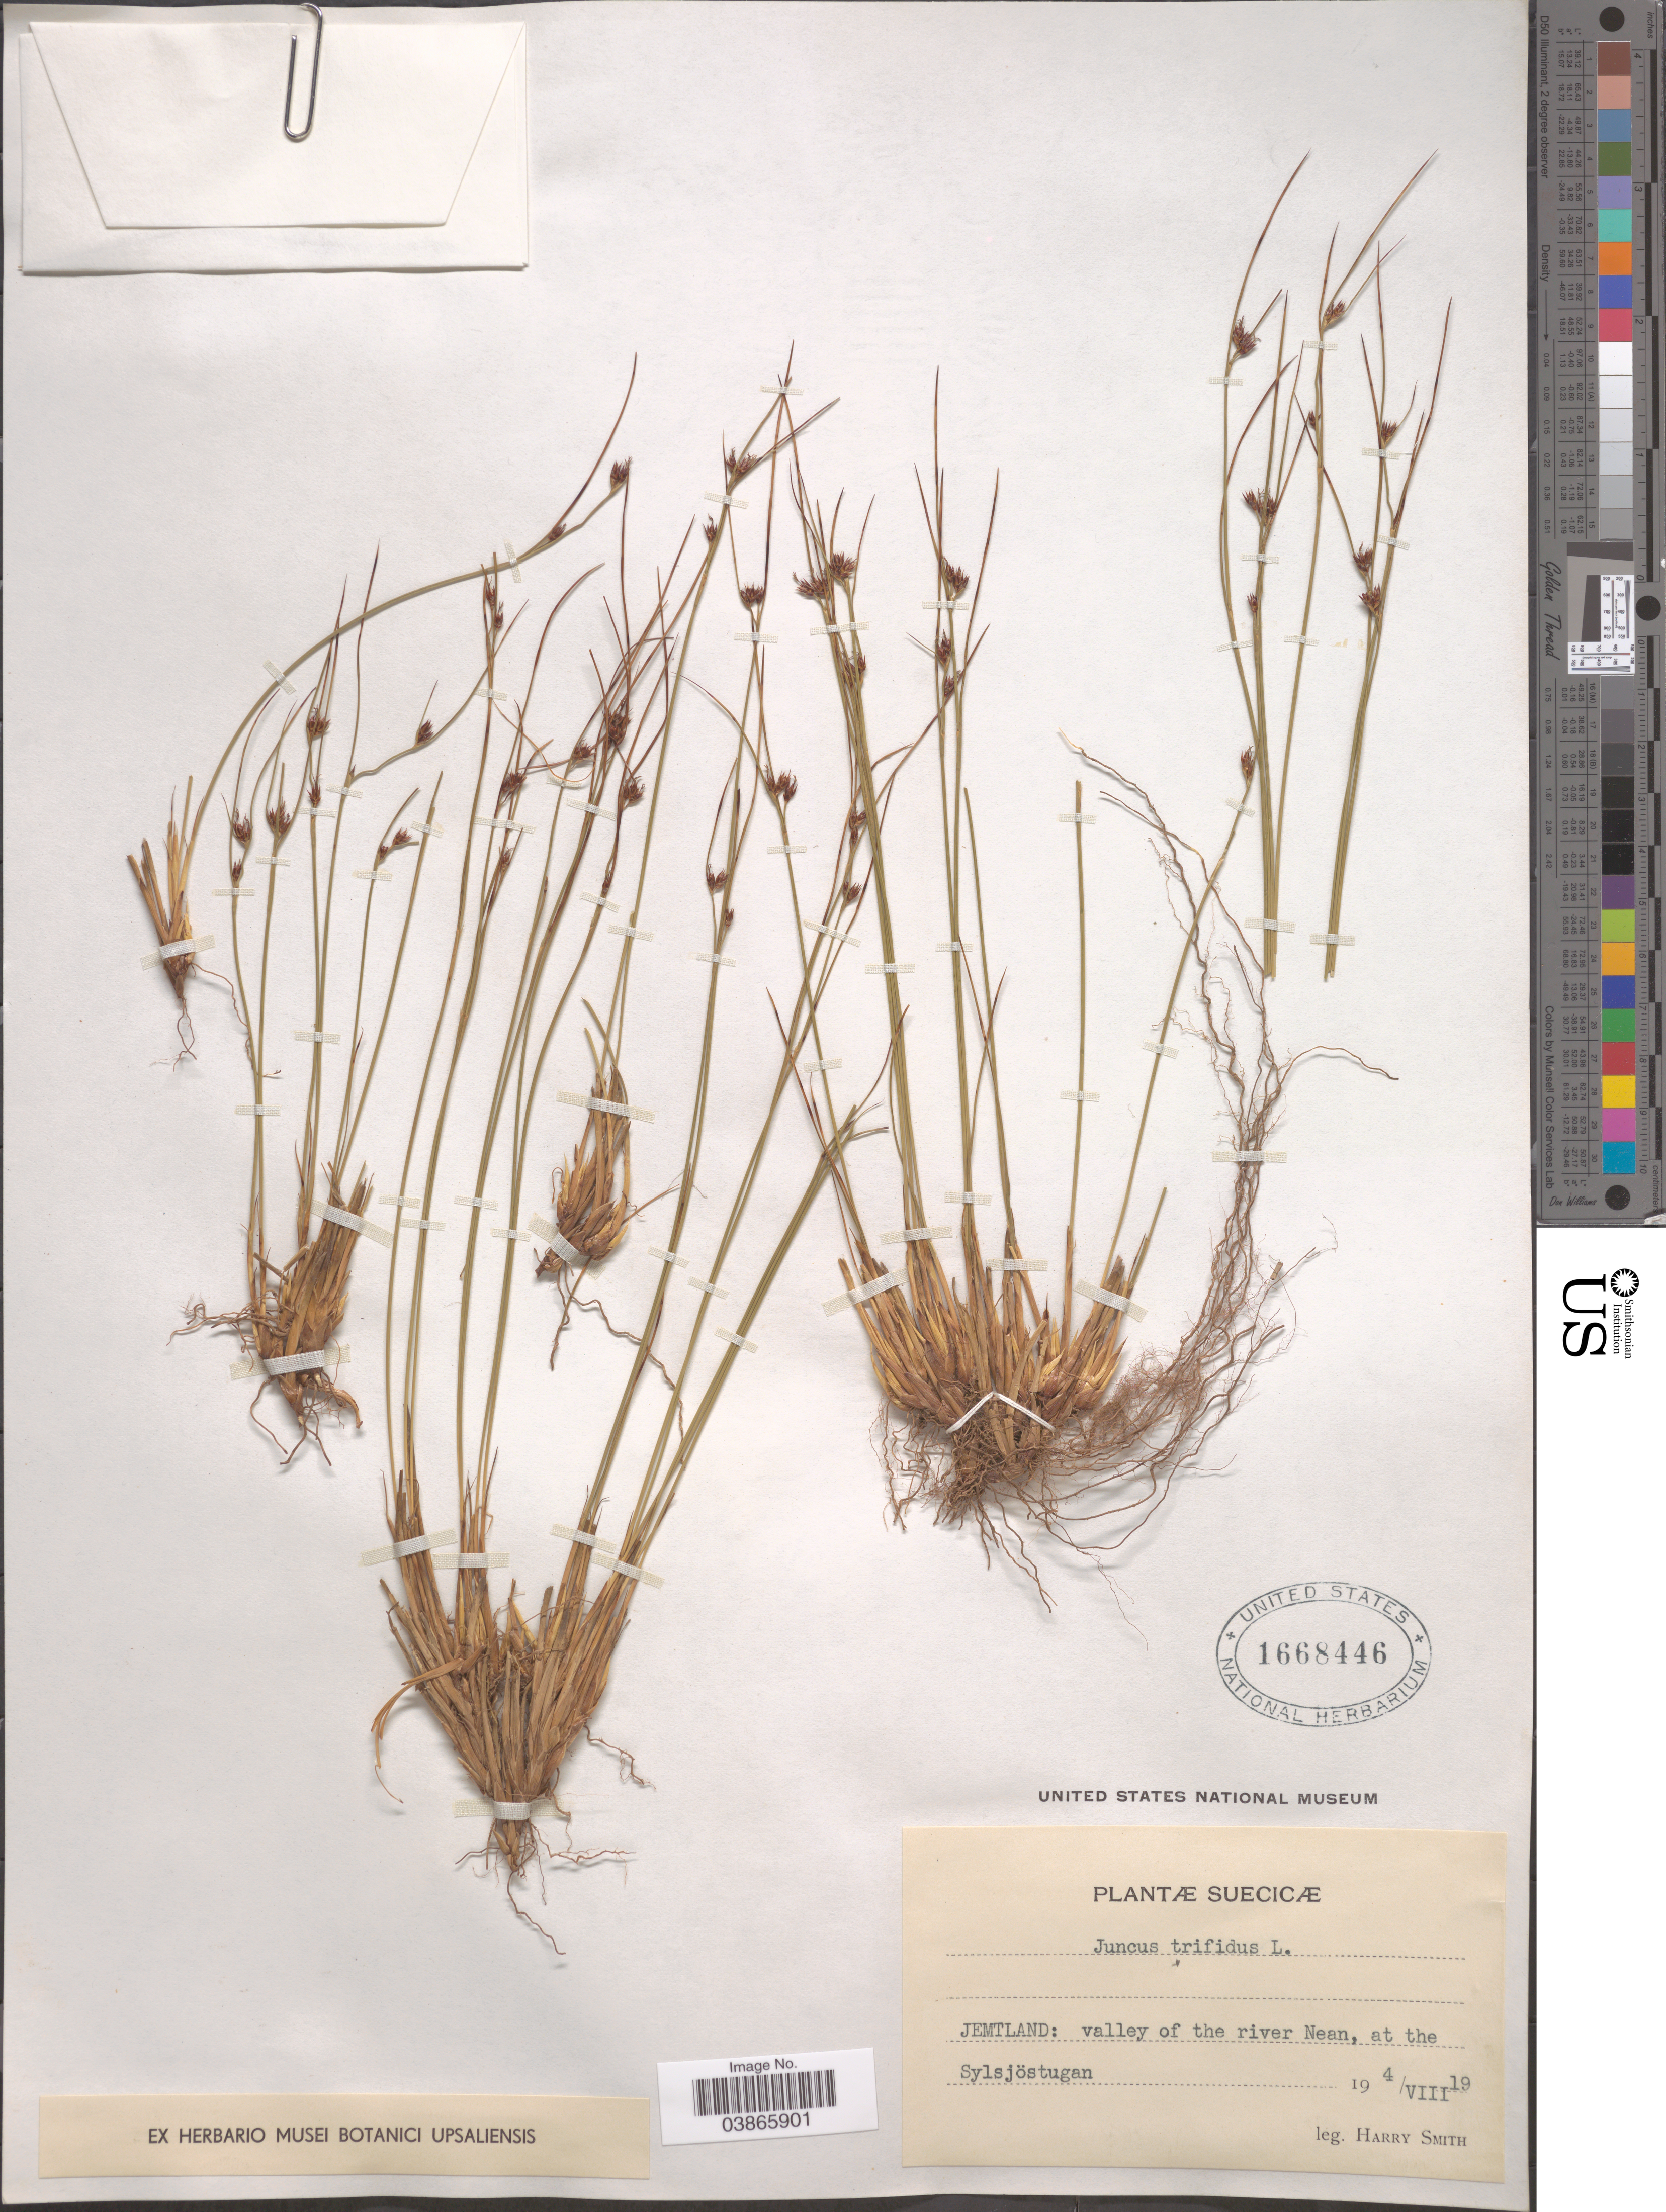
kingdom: Plantae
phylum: Tracheophyta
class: Liliopsida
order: Poales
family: Juncaceae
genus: Juncus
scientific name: Juncus trifidus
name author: L.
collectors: H. Smith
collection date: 1919-08-04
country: Sweden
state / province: Jämtland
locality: Suecicæ. Jemtland: valley of the river Nean, at the Sylsjöstugan.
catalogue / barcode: US 1668446